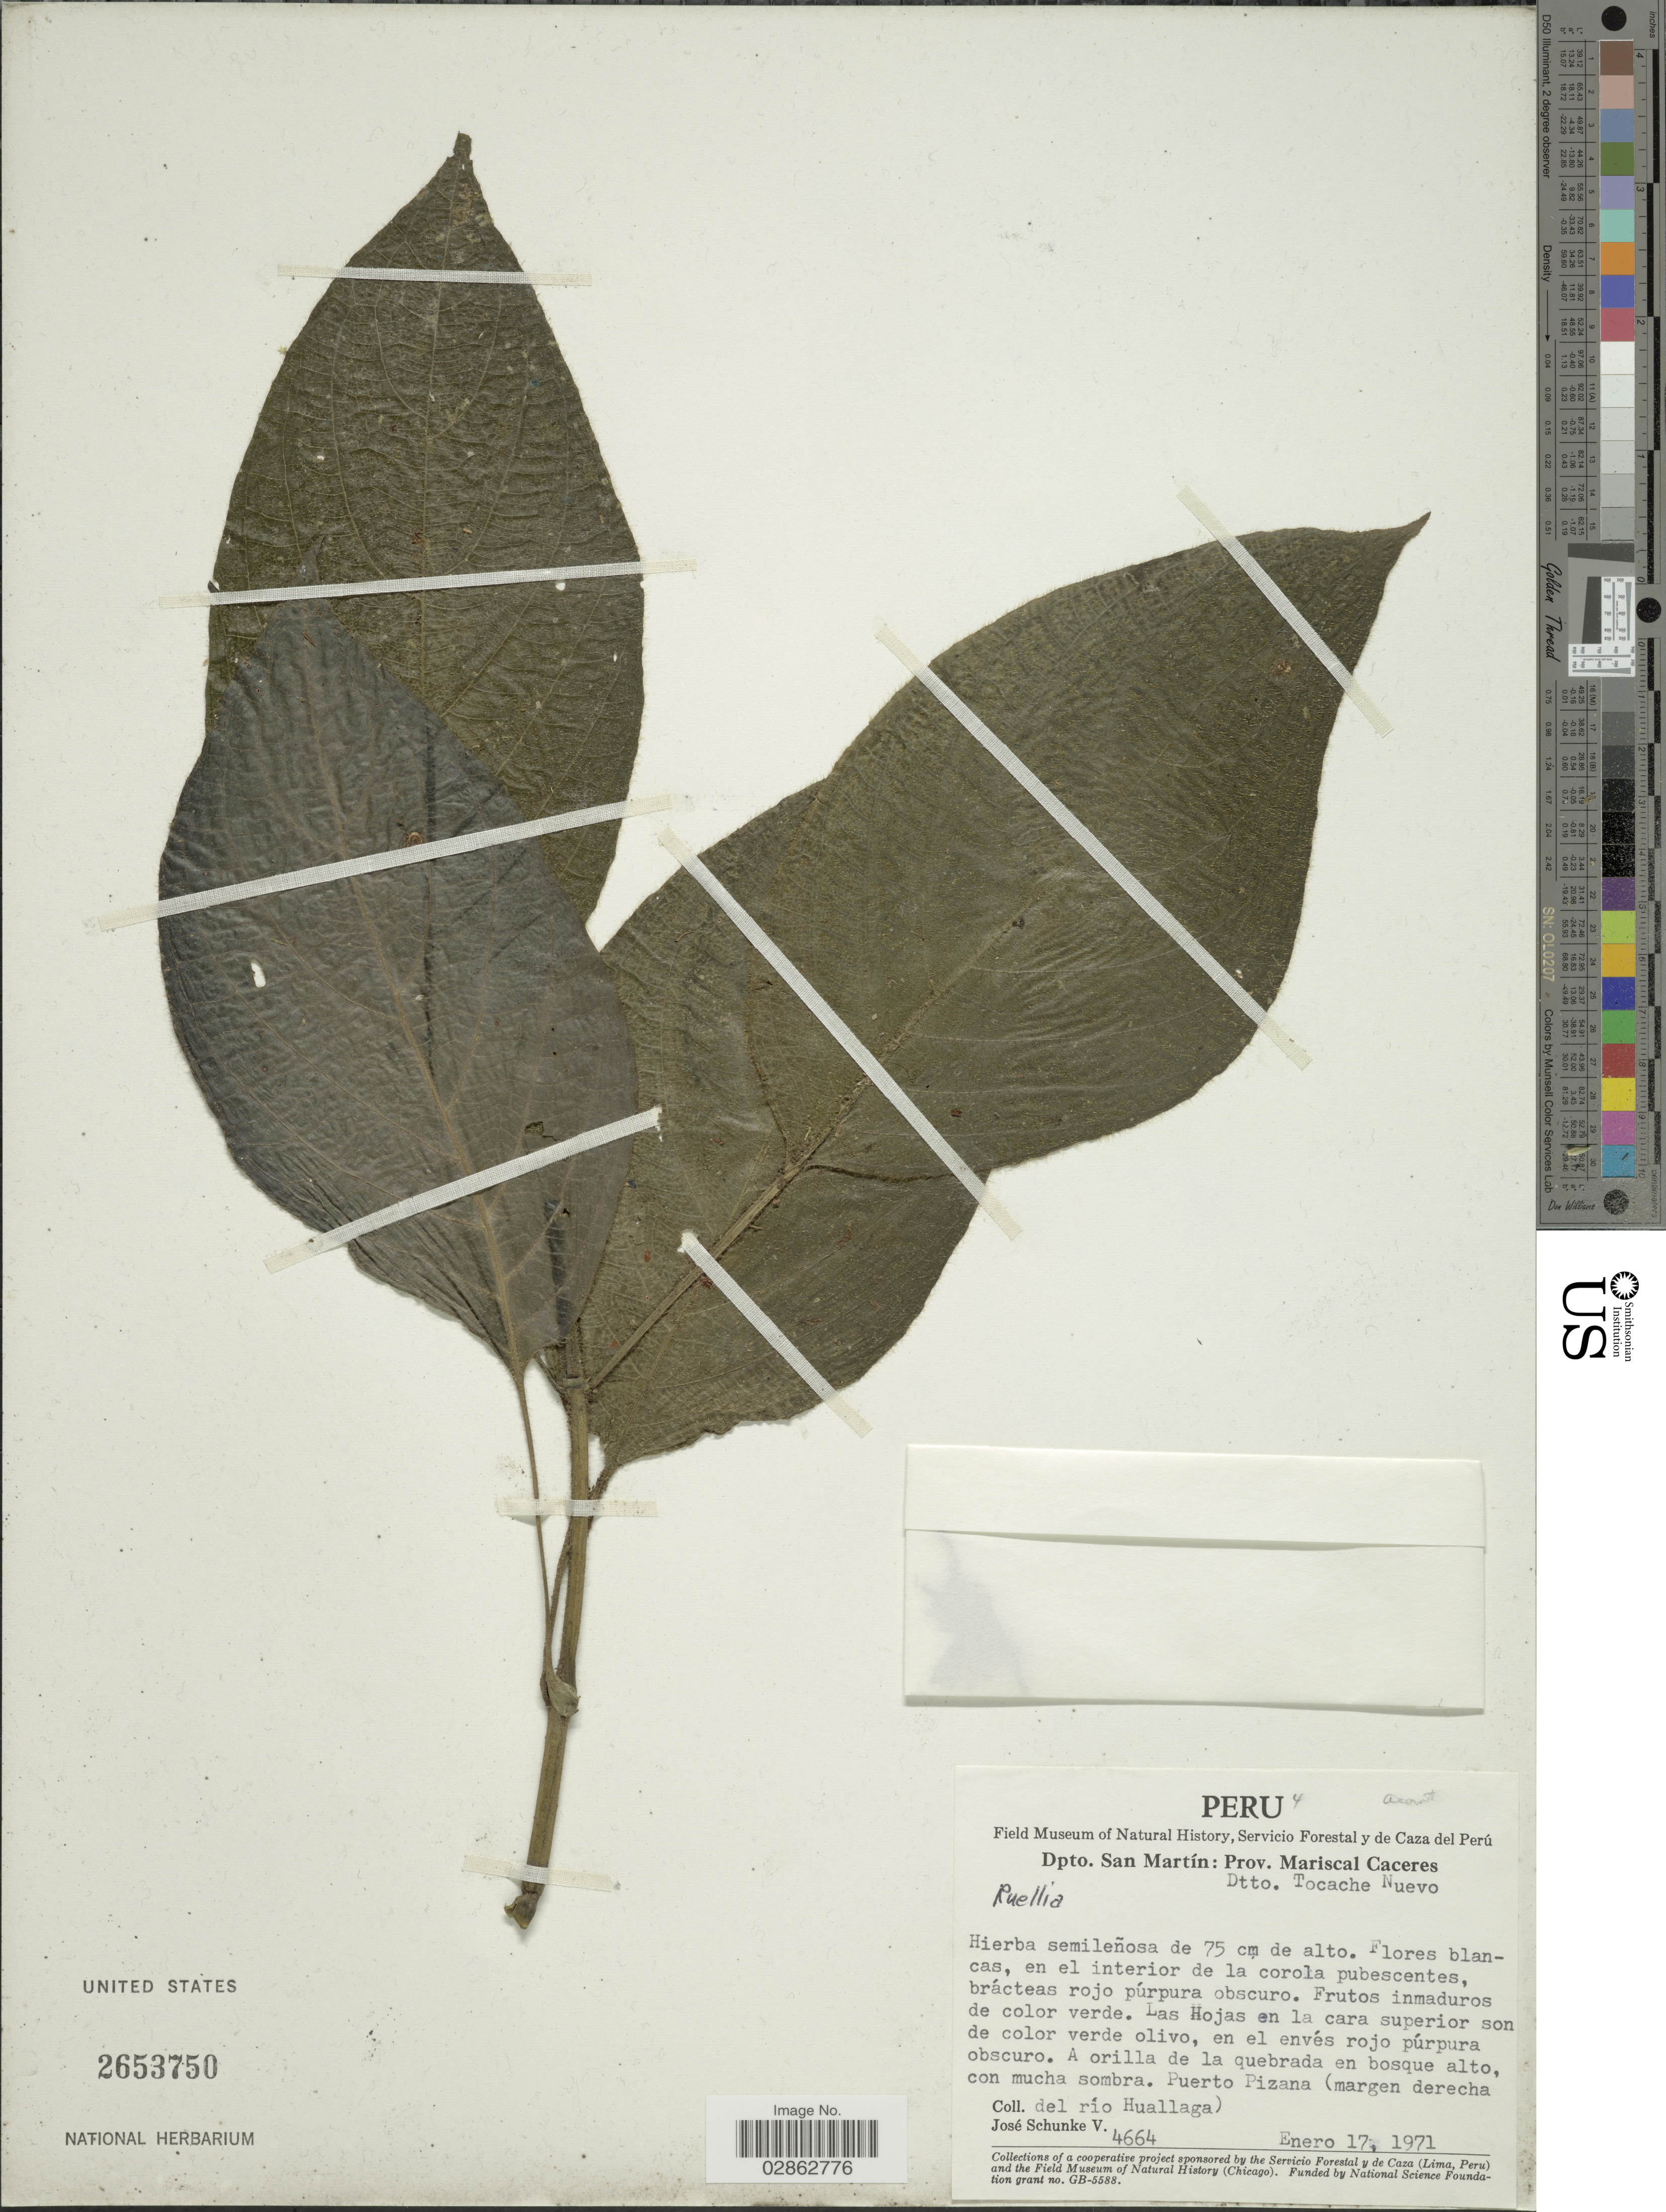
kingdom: Plantae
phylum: Tracheophyta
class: Magnoliopsida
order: Lamiales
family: Acanthaceae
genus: Ruellia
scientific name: Ruellia sp.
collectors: J. Schunke Vigo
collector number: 4664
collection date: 1971-01-17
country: Peru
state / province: San Martín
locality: Dpto. San Martín: Prov. Mariscal Caceres. Dtto. Tocache Nuevo. Puerto Pizana (margen derecha del río Huallaga).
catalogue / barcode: US 2653750